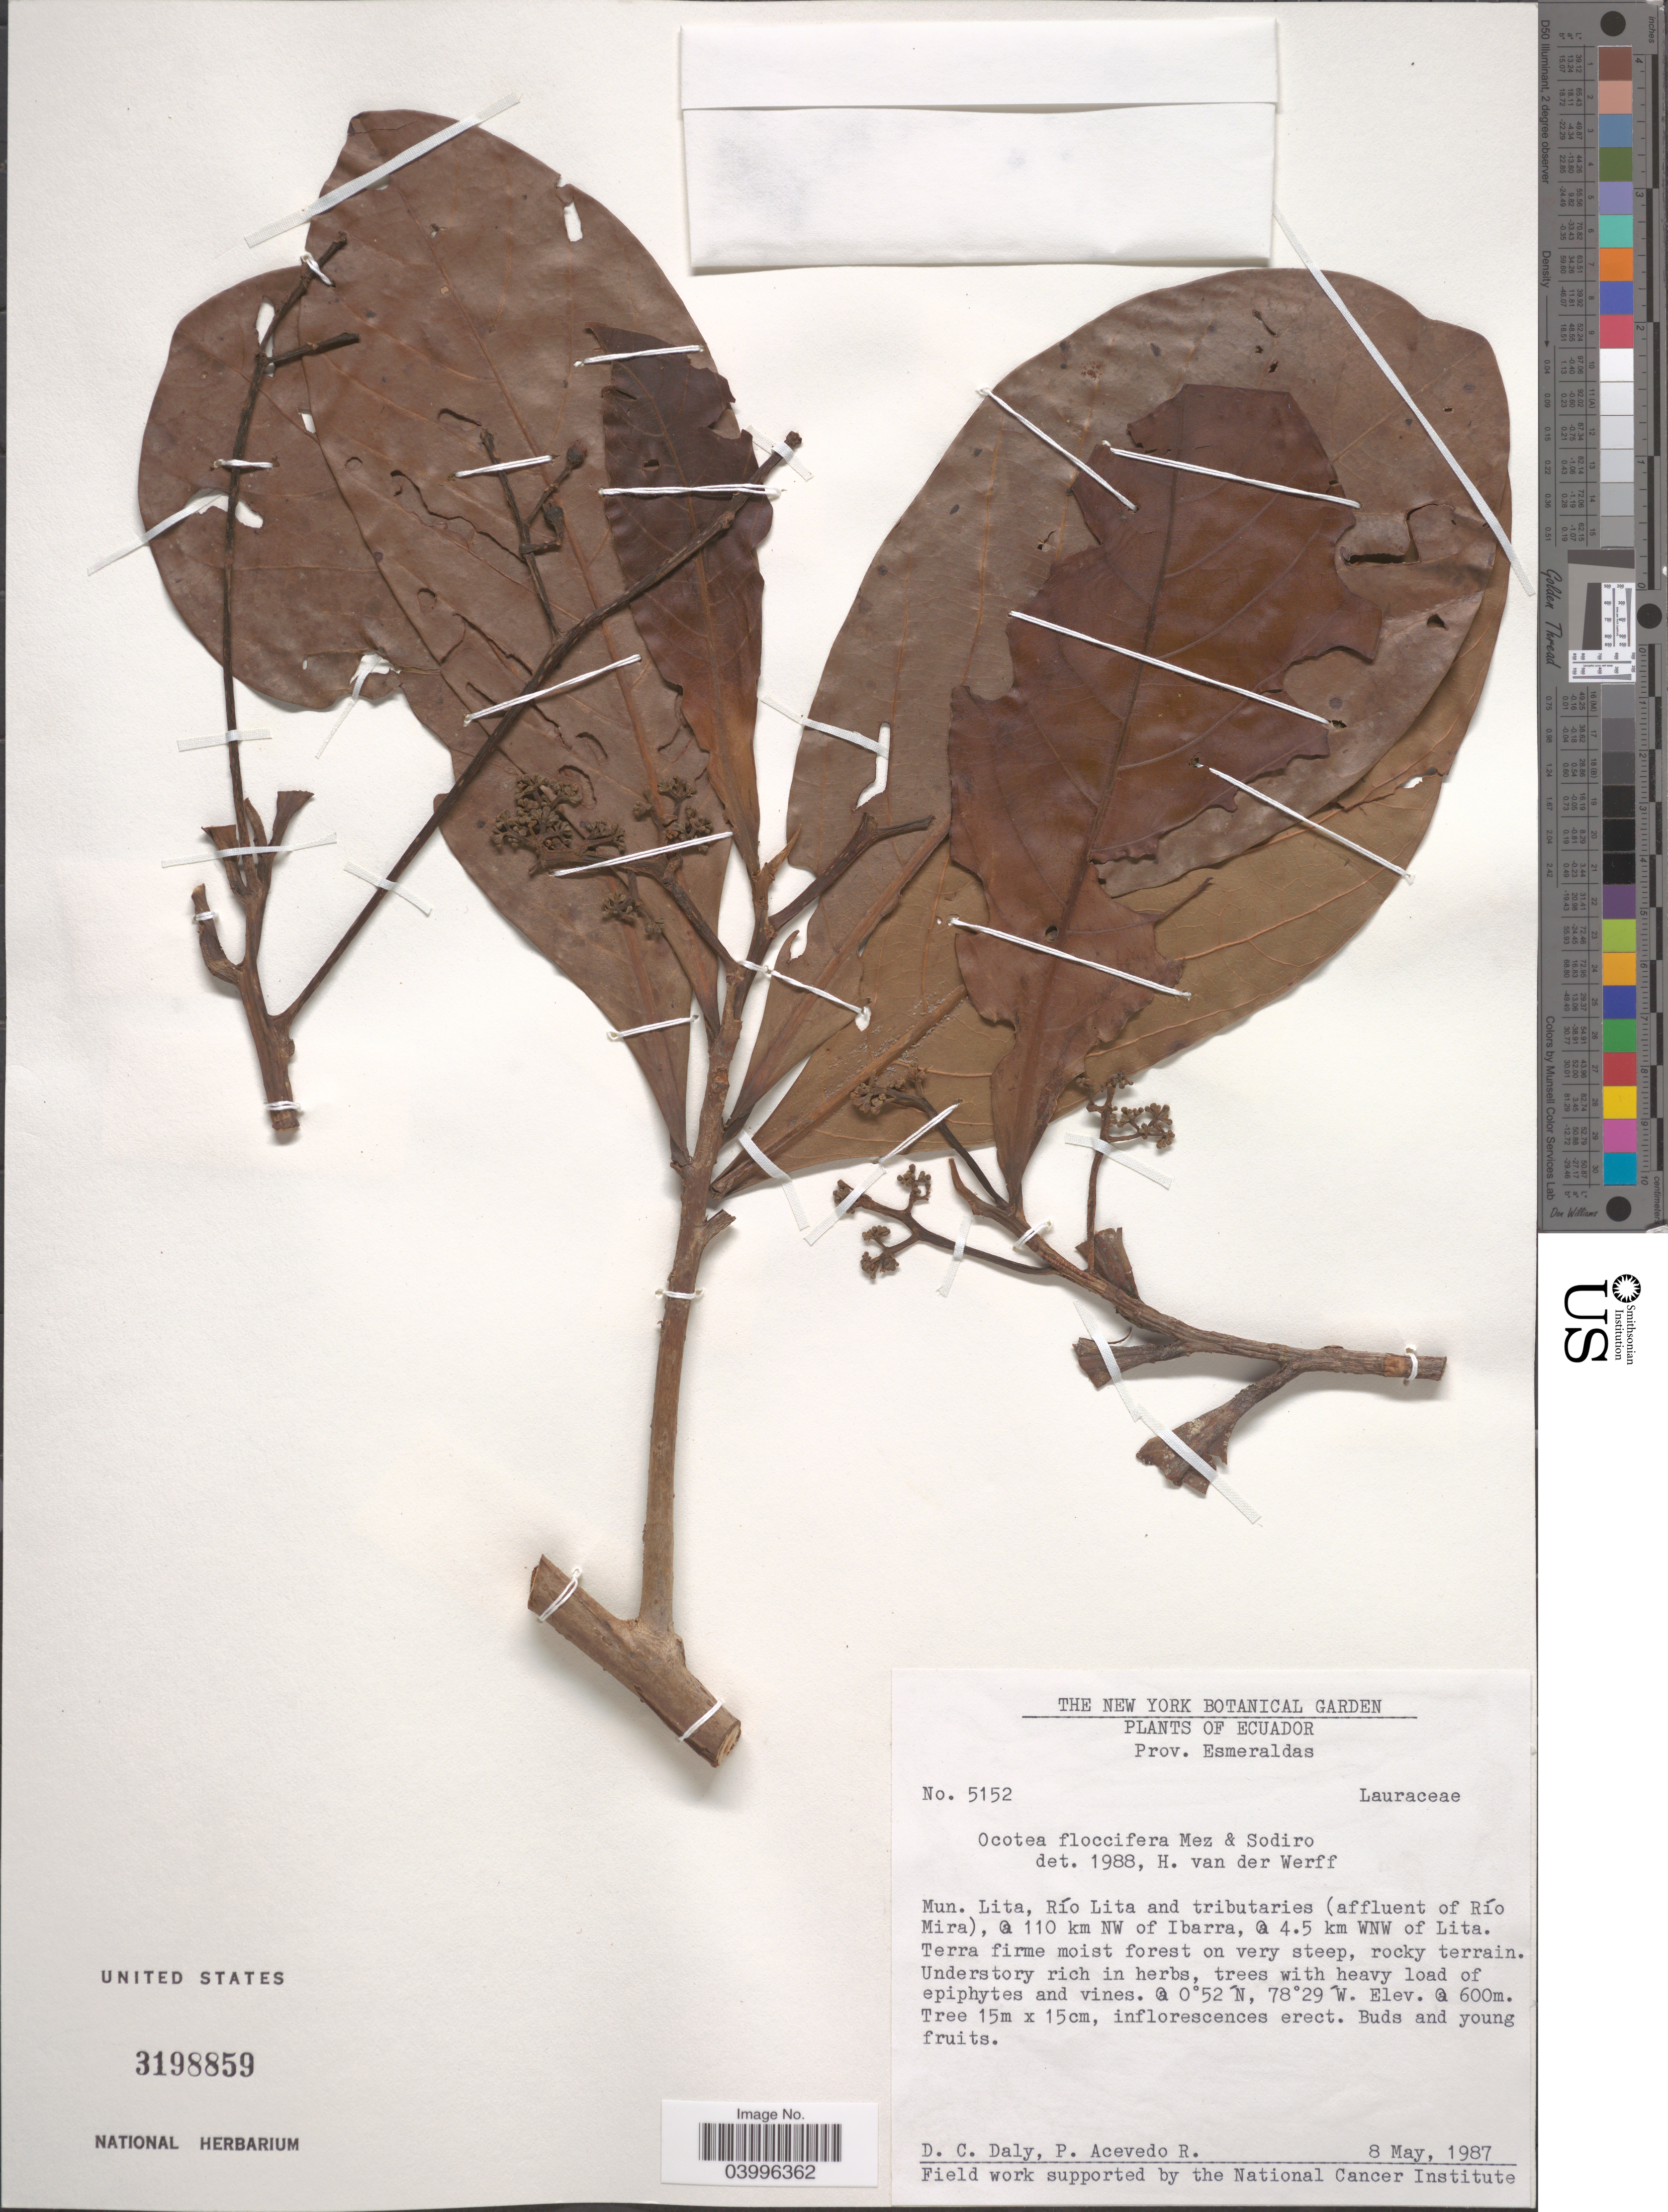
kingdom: Plantae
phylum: Tracheophyta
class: Magnoliopsida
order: Laurales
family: Lauraceae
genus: Ocotea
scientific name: Ocotea floccifera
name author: Mez & Sodiro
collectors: D. C. Daly & P. Acevedo R.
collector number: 5152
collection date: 1987-05-08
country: Ecuador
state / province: Esmeraldas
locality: Mun. Lita, Río Lita and tributaries (affluent of Río Mira), @ 110 km NW of Ibarra, @ 4.5 km WNW of Lita.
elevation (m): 600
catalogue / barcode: US 3198859